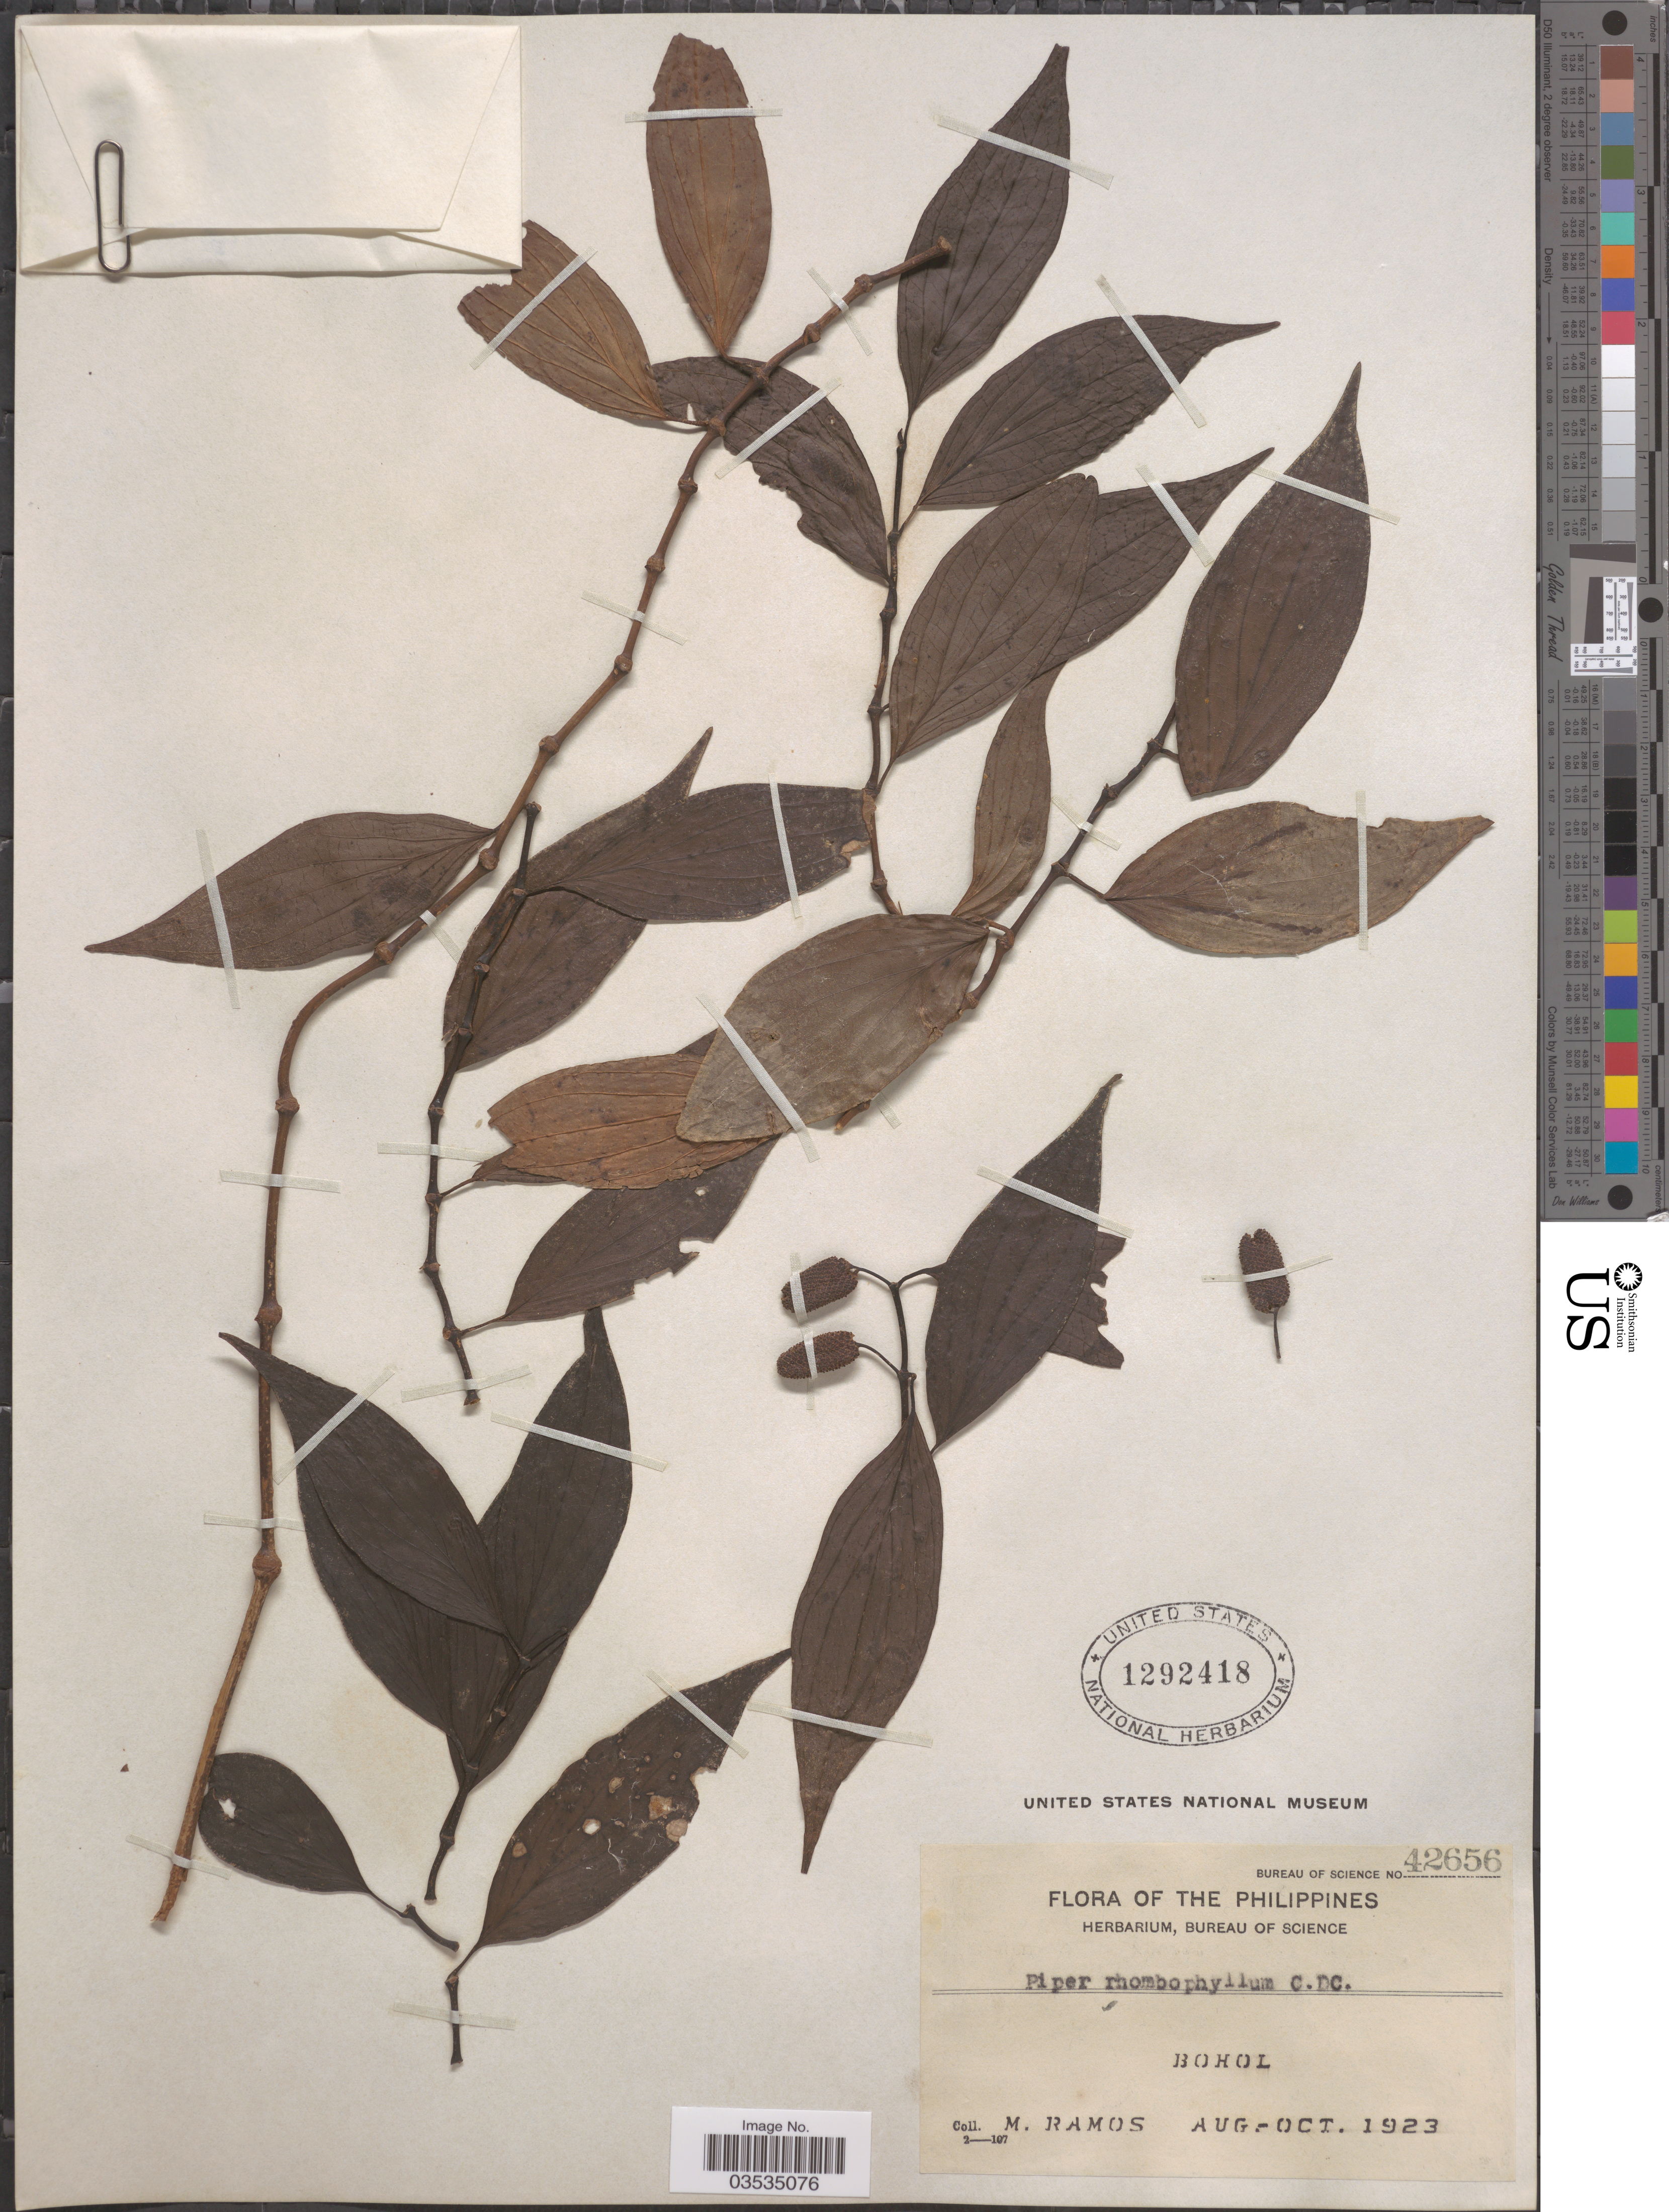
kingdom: Plantae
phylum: Tracheophyta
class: Magnoliopsida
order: Piperales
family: Piperaceae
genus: Piper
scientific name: Piper sp.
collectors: M. Ramos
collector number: Bureau of Science 42656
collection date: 1923-08/1923-10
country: Philippines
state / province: Central Visayas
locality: Bohol.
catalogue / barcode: US 1292418